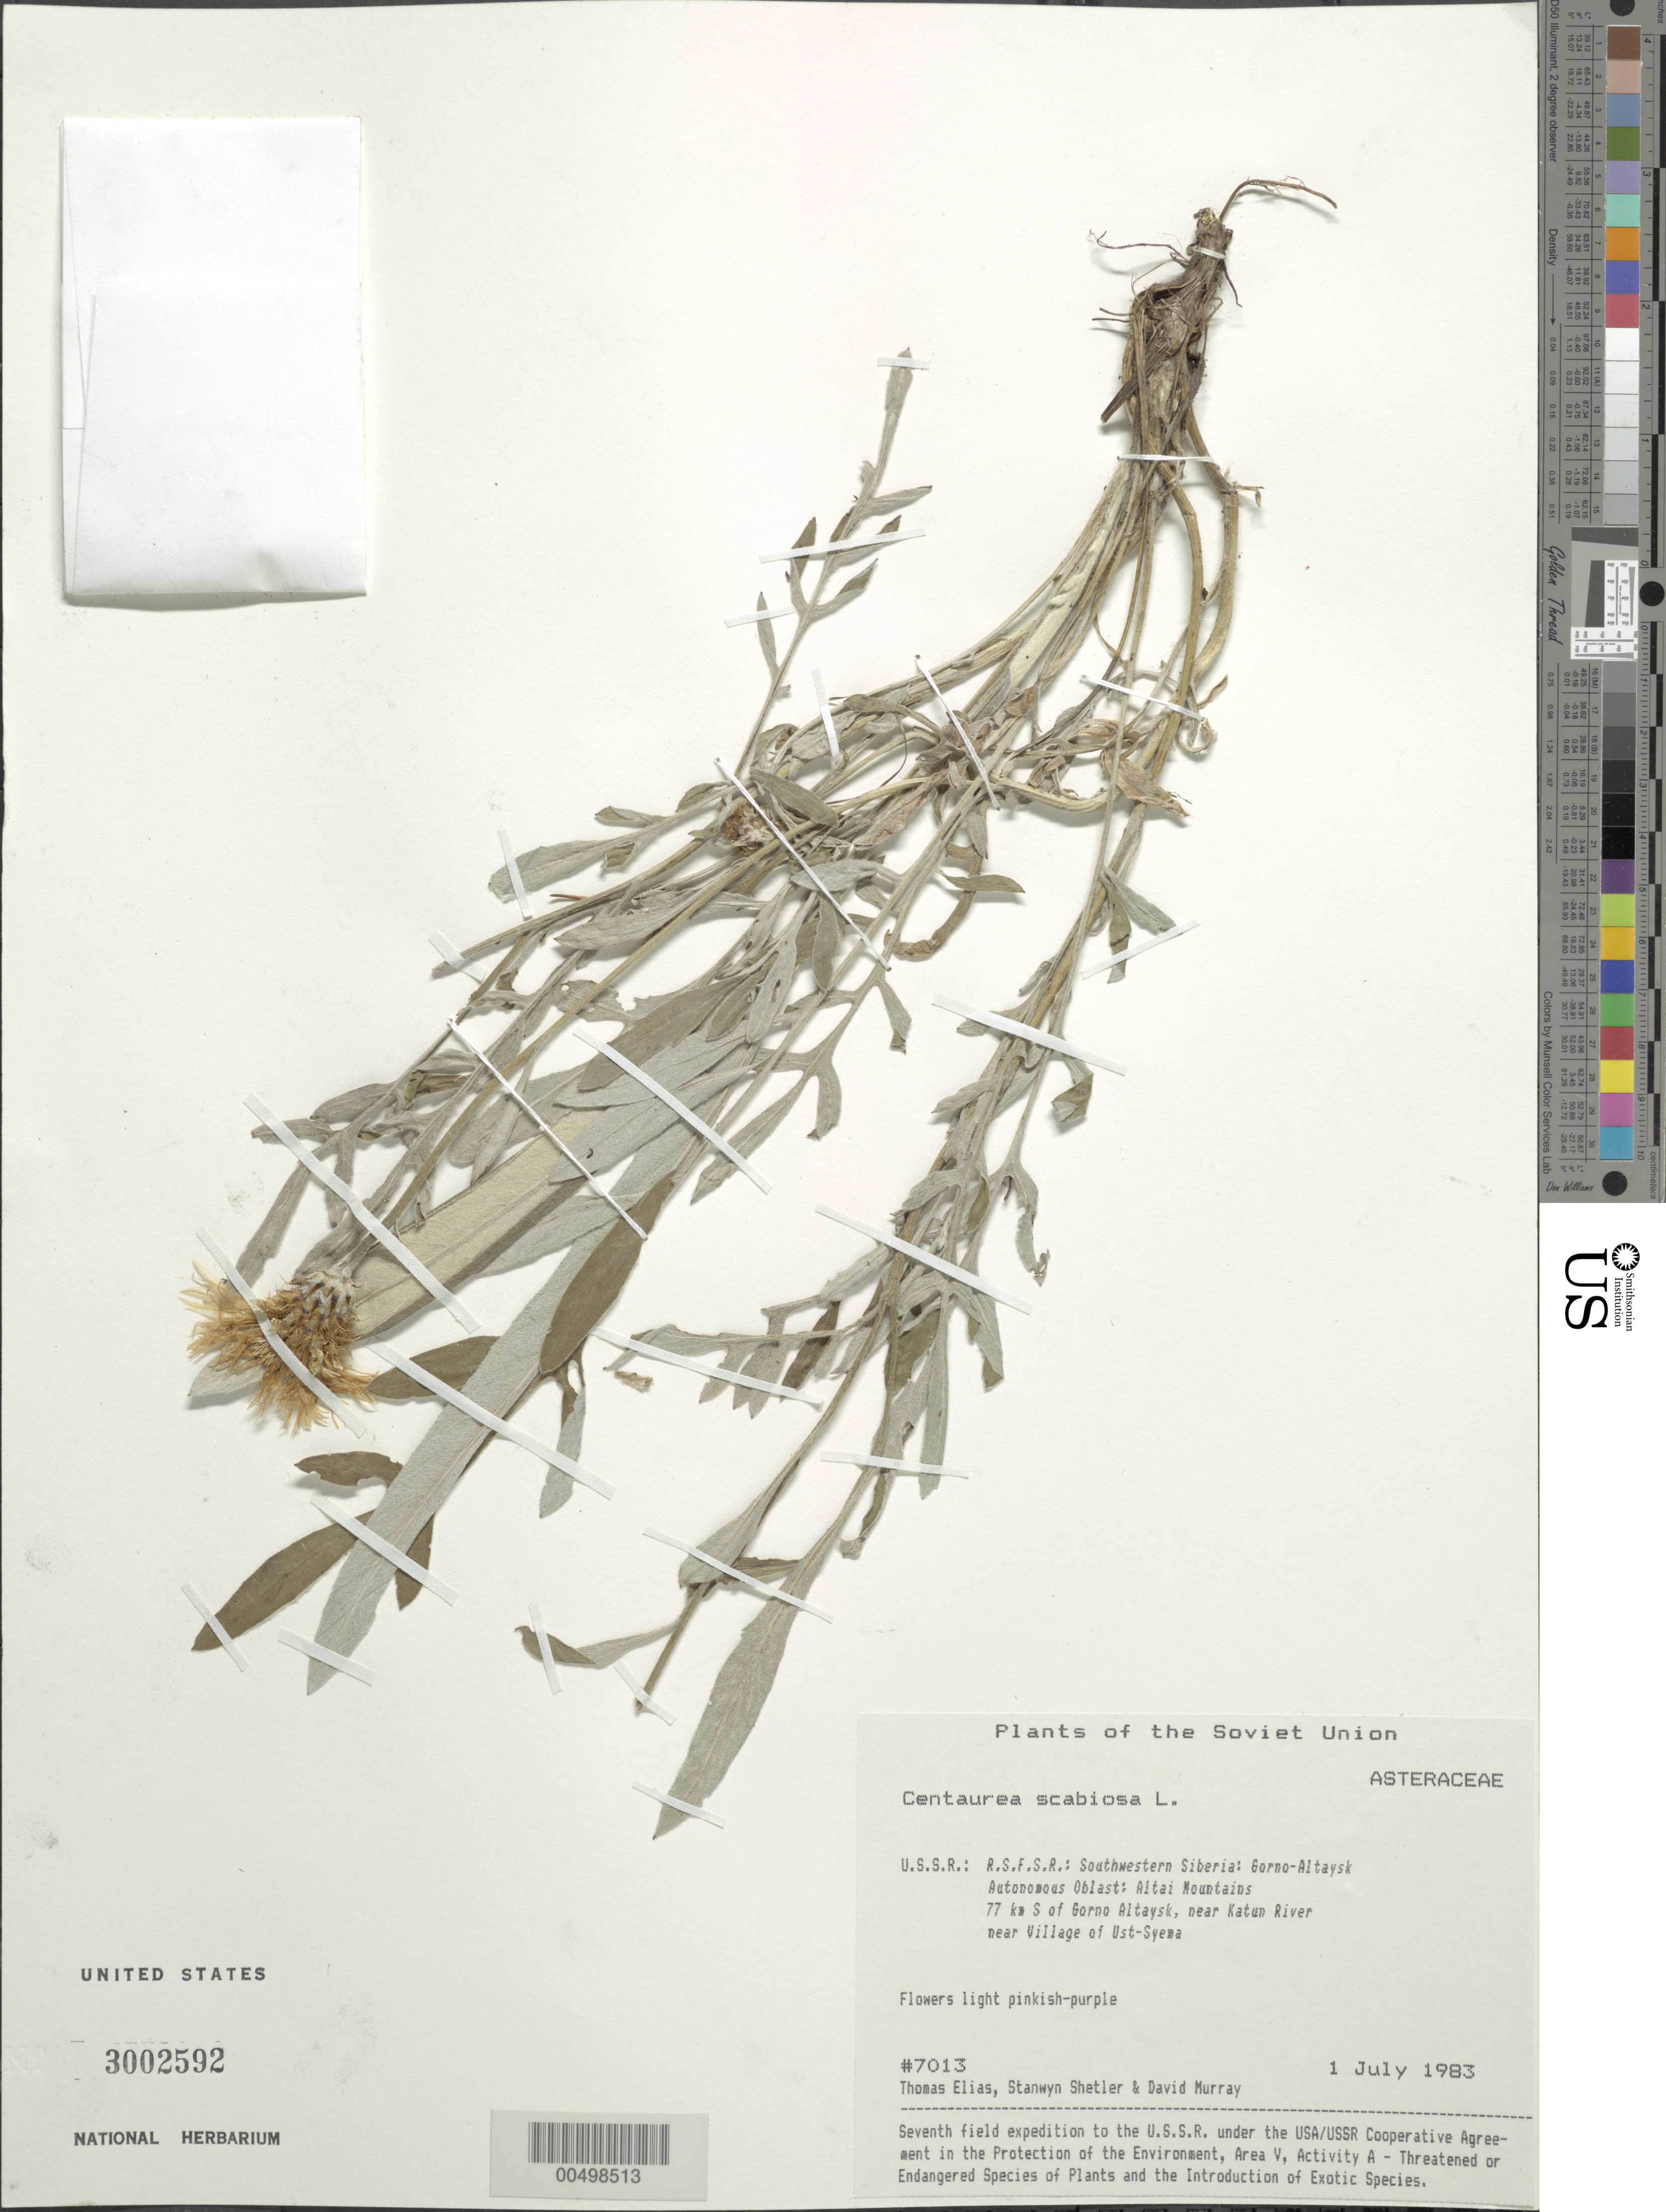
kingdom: Plantae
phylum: Tracheophyta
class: Magnoliopsida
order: Asterales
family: Asteraceae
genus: Centaurea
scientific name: Centaurea scabiosa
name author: L.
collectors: T. Elias, S. Shetler & D. F. Murray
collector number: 7013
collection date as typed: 01 Jul 1983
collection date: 1983-07-01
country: Russian Federation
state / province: Altai Republic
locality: Altai Mountains, 77 km S of Gorno-Altaysk, near Katun River, near Village of Ust-Syema [Sema]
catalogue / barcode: US 3002592